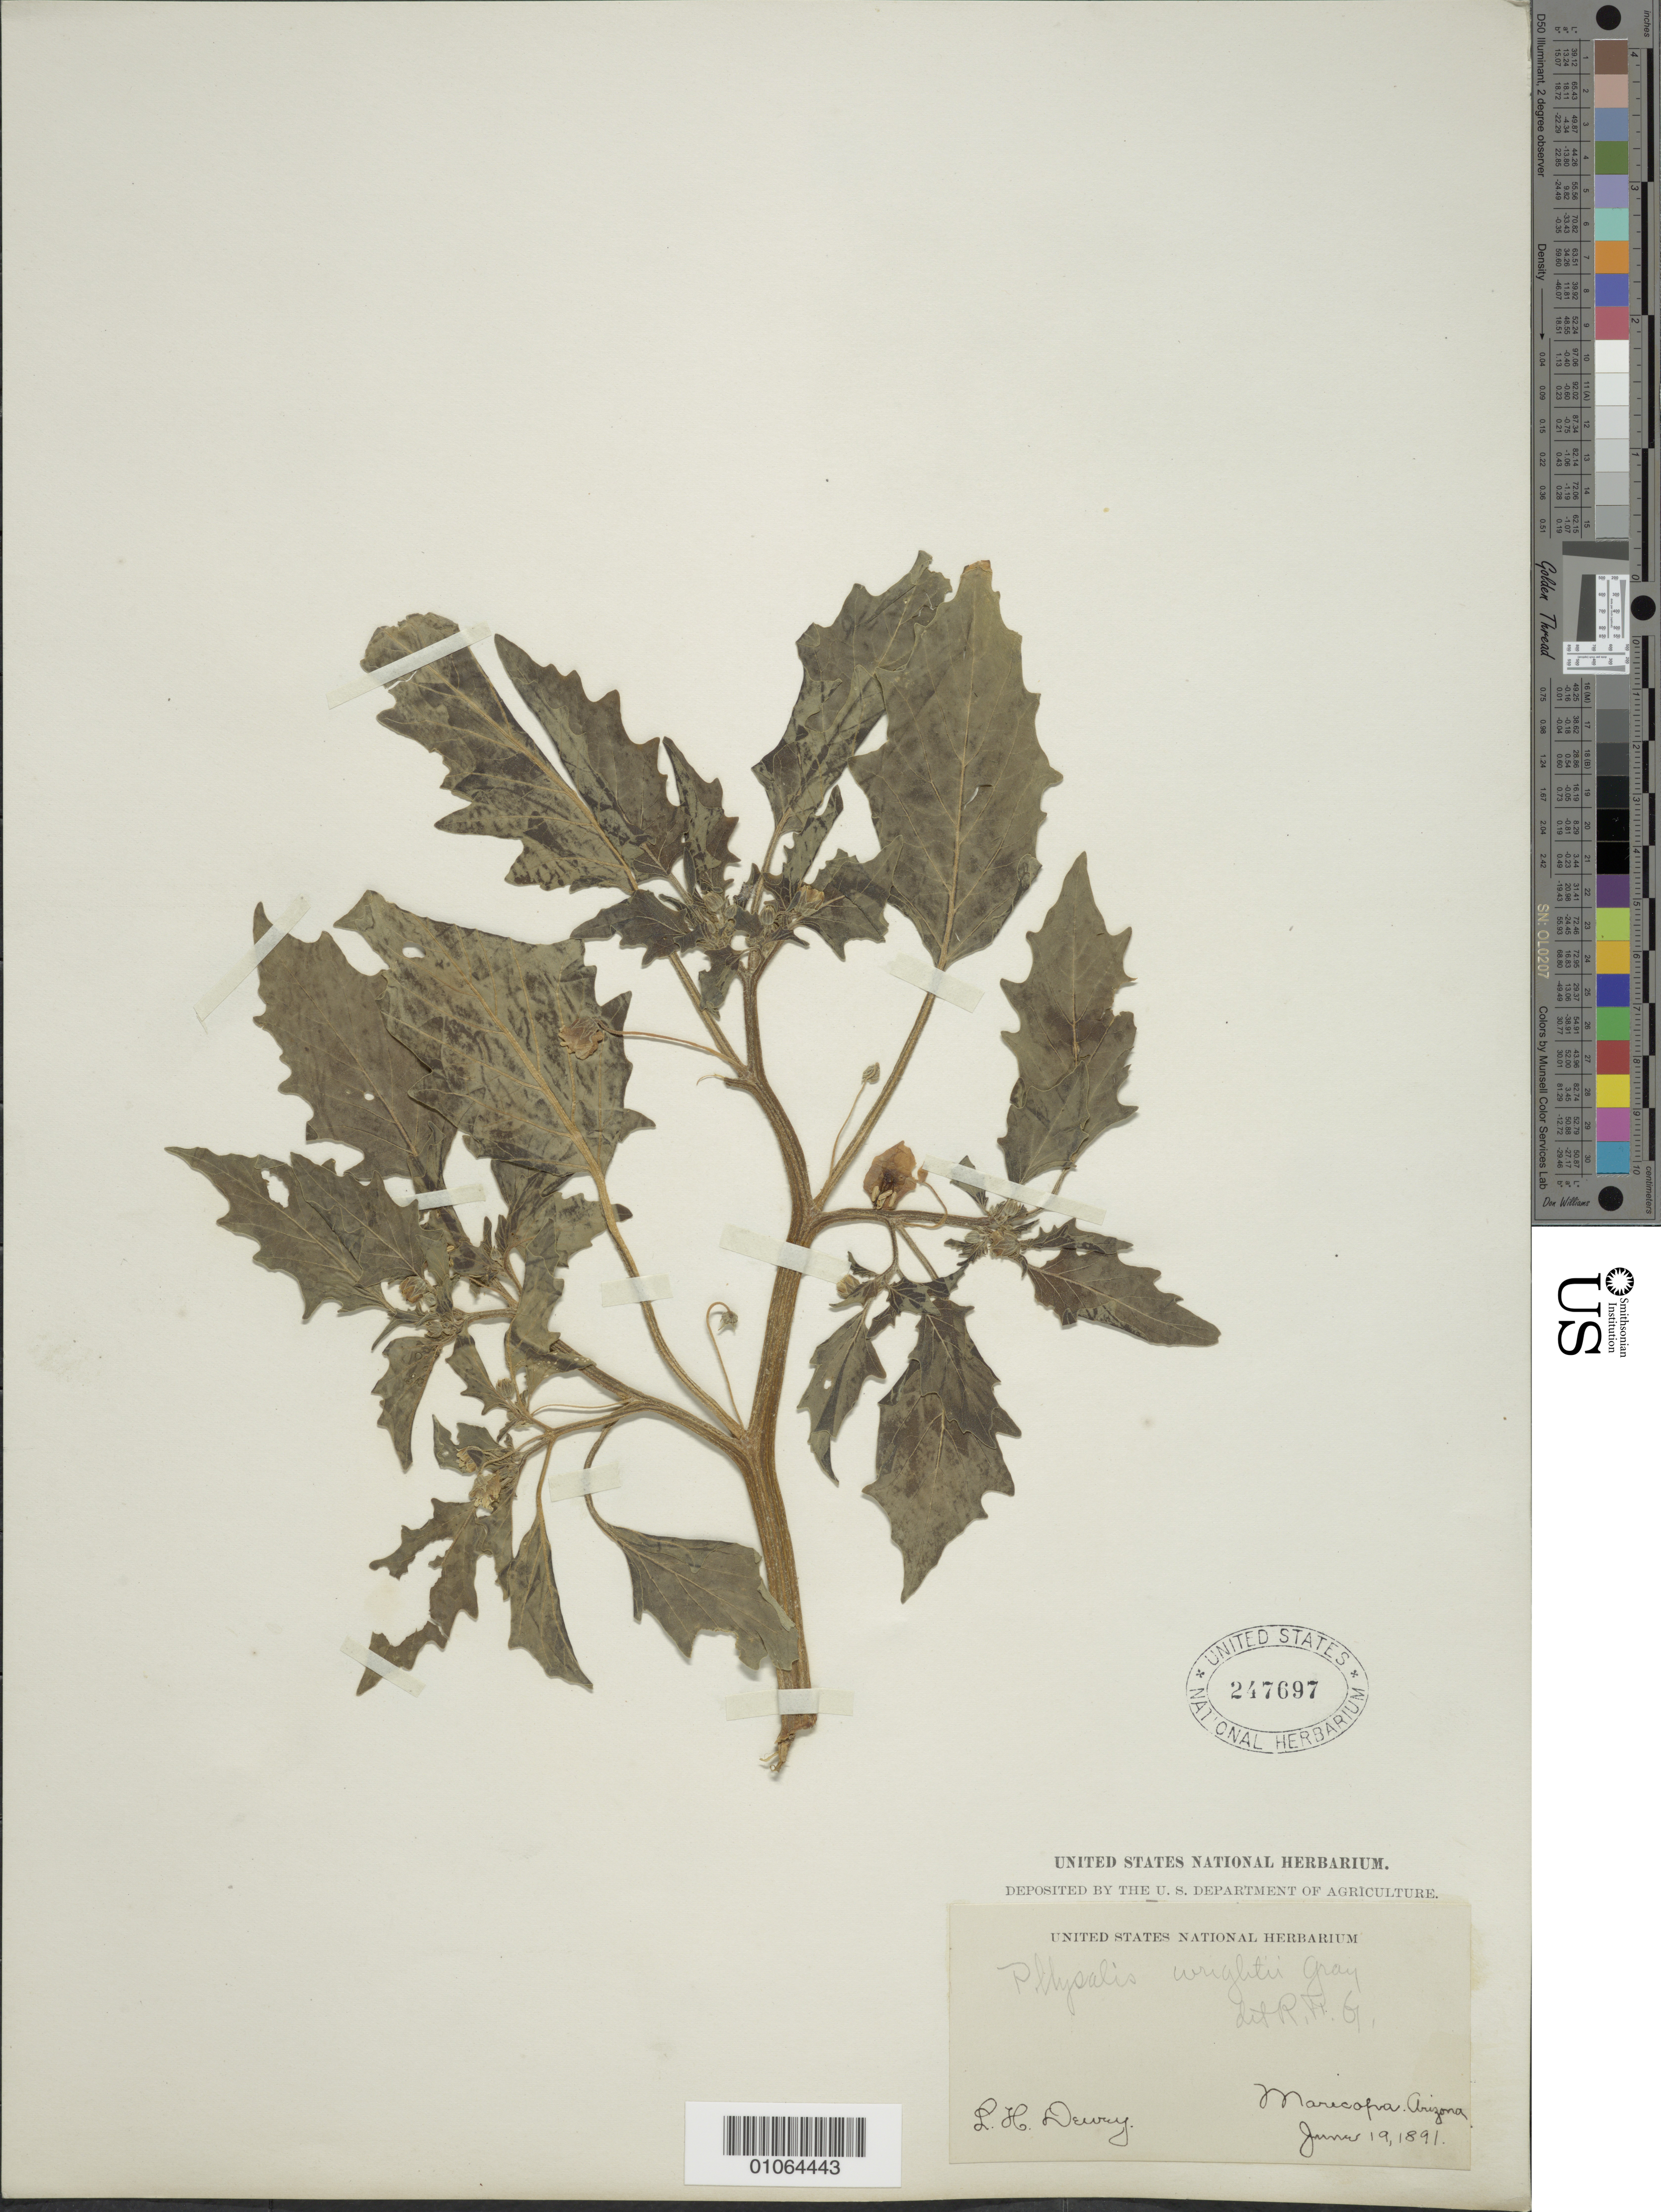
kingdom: Plantae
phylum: Tracheophyta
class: Magnoliopsida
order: Solanales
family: Solanaceae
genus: Physalis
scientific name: Physalis acutifolia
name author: (Miers) Sandwith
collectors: L. H. Dewey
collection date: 1891-06-19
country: United States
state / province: Arizona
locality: Maricopa.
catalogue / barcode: US 247697